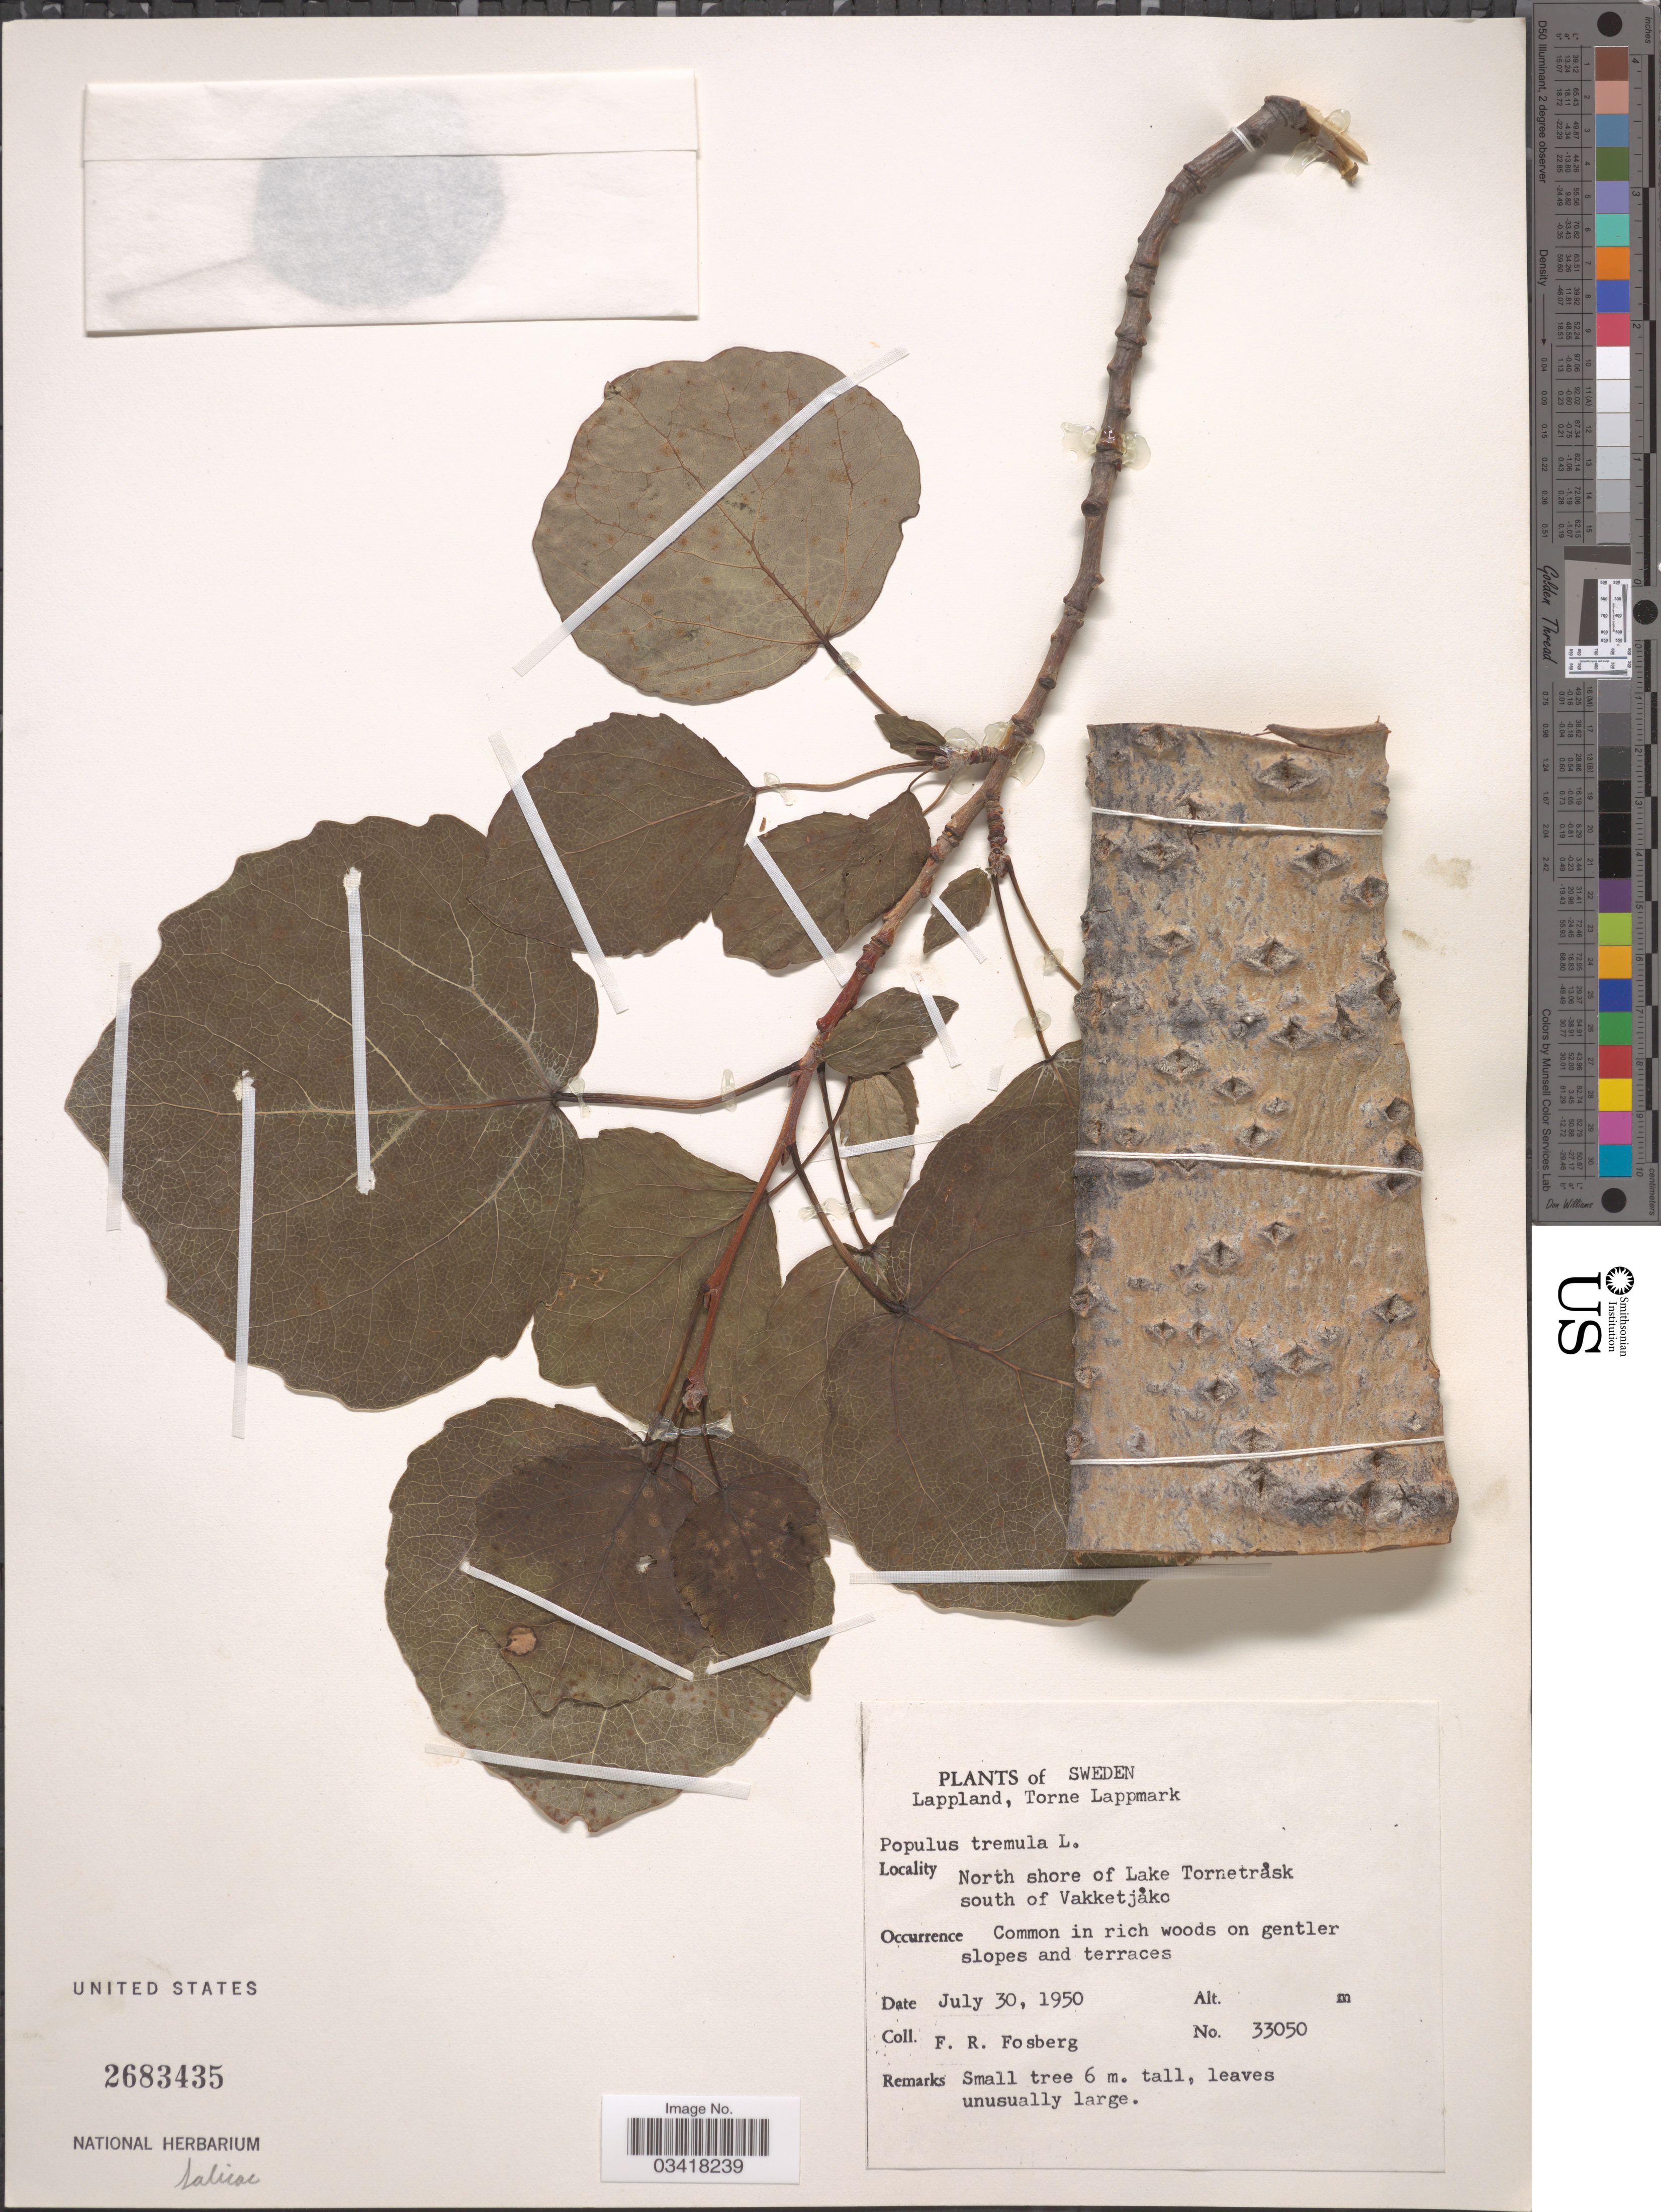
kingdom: Plantae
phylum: Tracheophyta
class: Magnoliopsida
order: Malpighiales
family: Salicaceae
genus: Populus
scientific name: Populus tremula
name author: L.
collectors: F. R. Fosberg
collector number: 33050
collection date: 1950-07-30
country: Sweden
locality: Lappland, Torne Lappmark. North shore of Lake Tornetråsk south of Vakketjåko.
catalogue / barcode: US 2683435